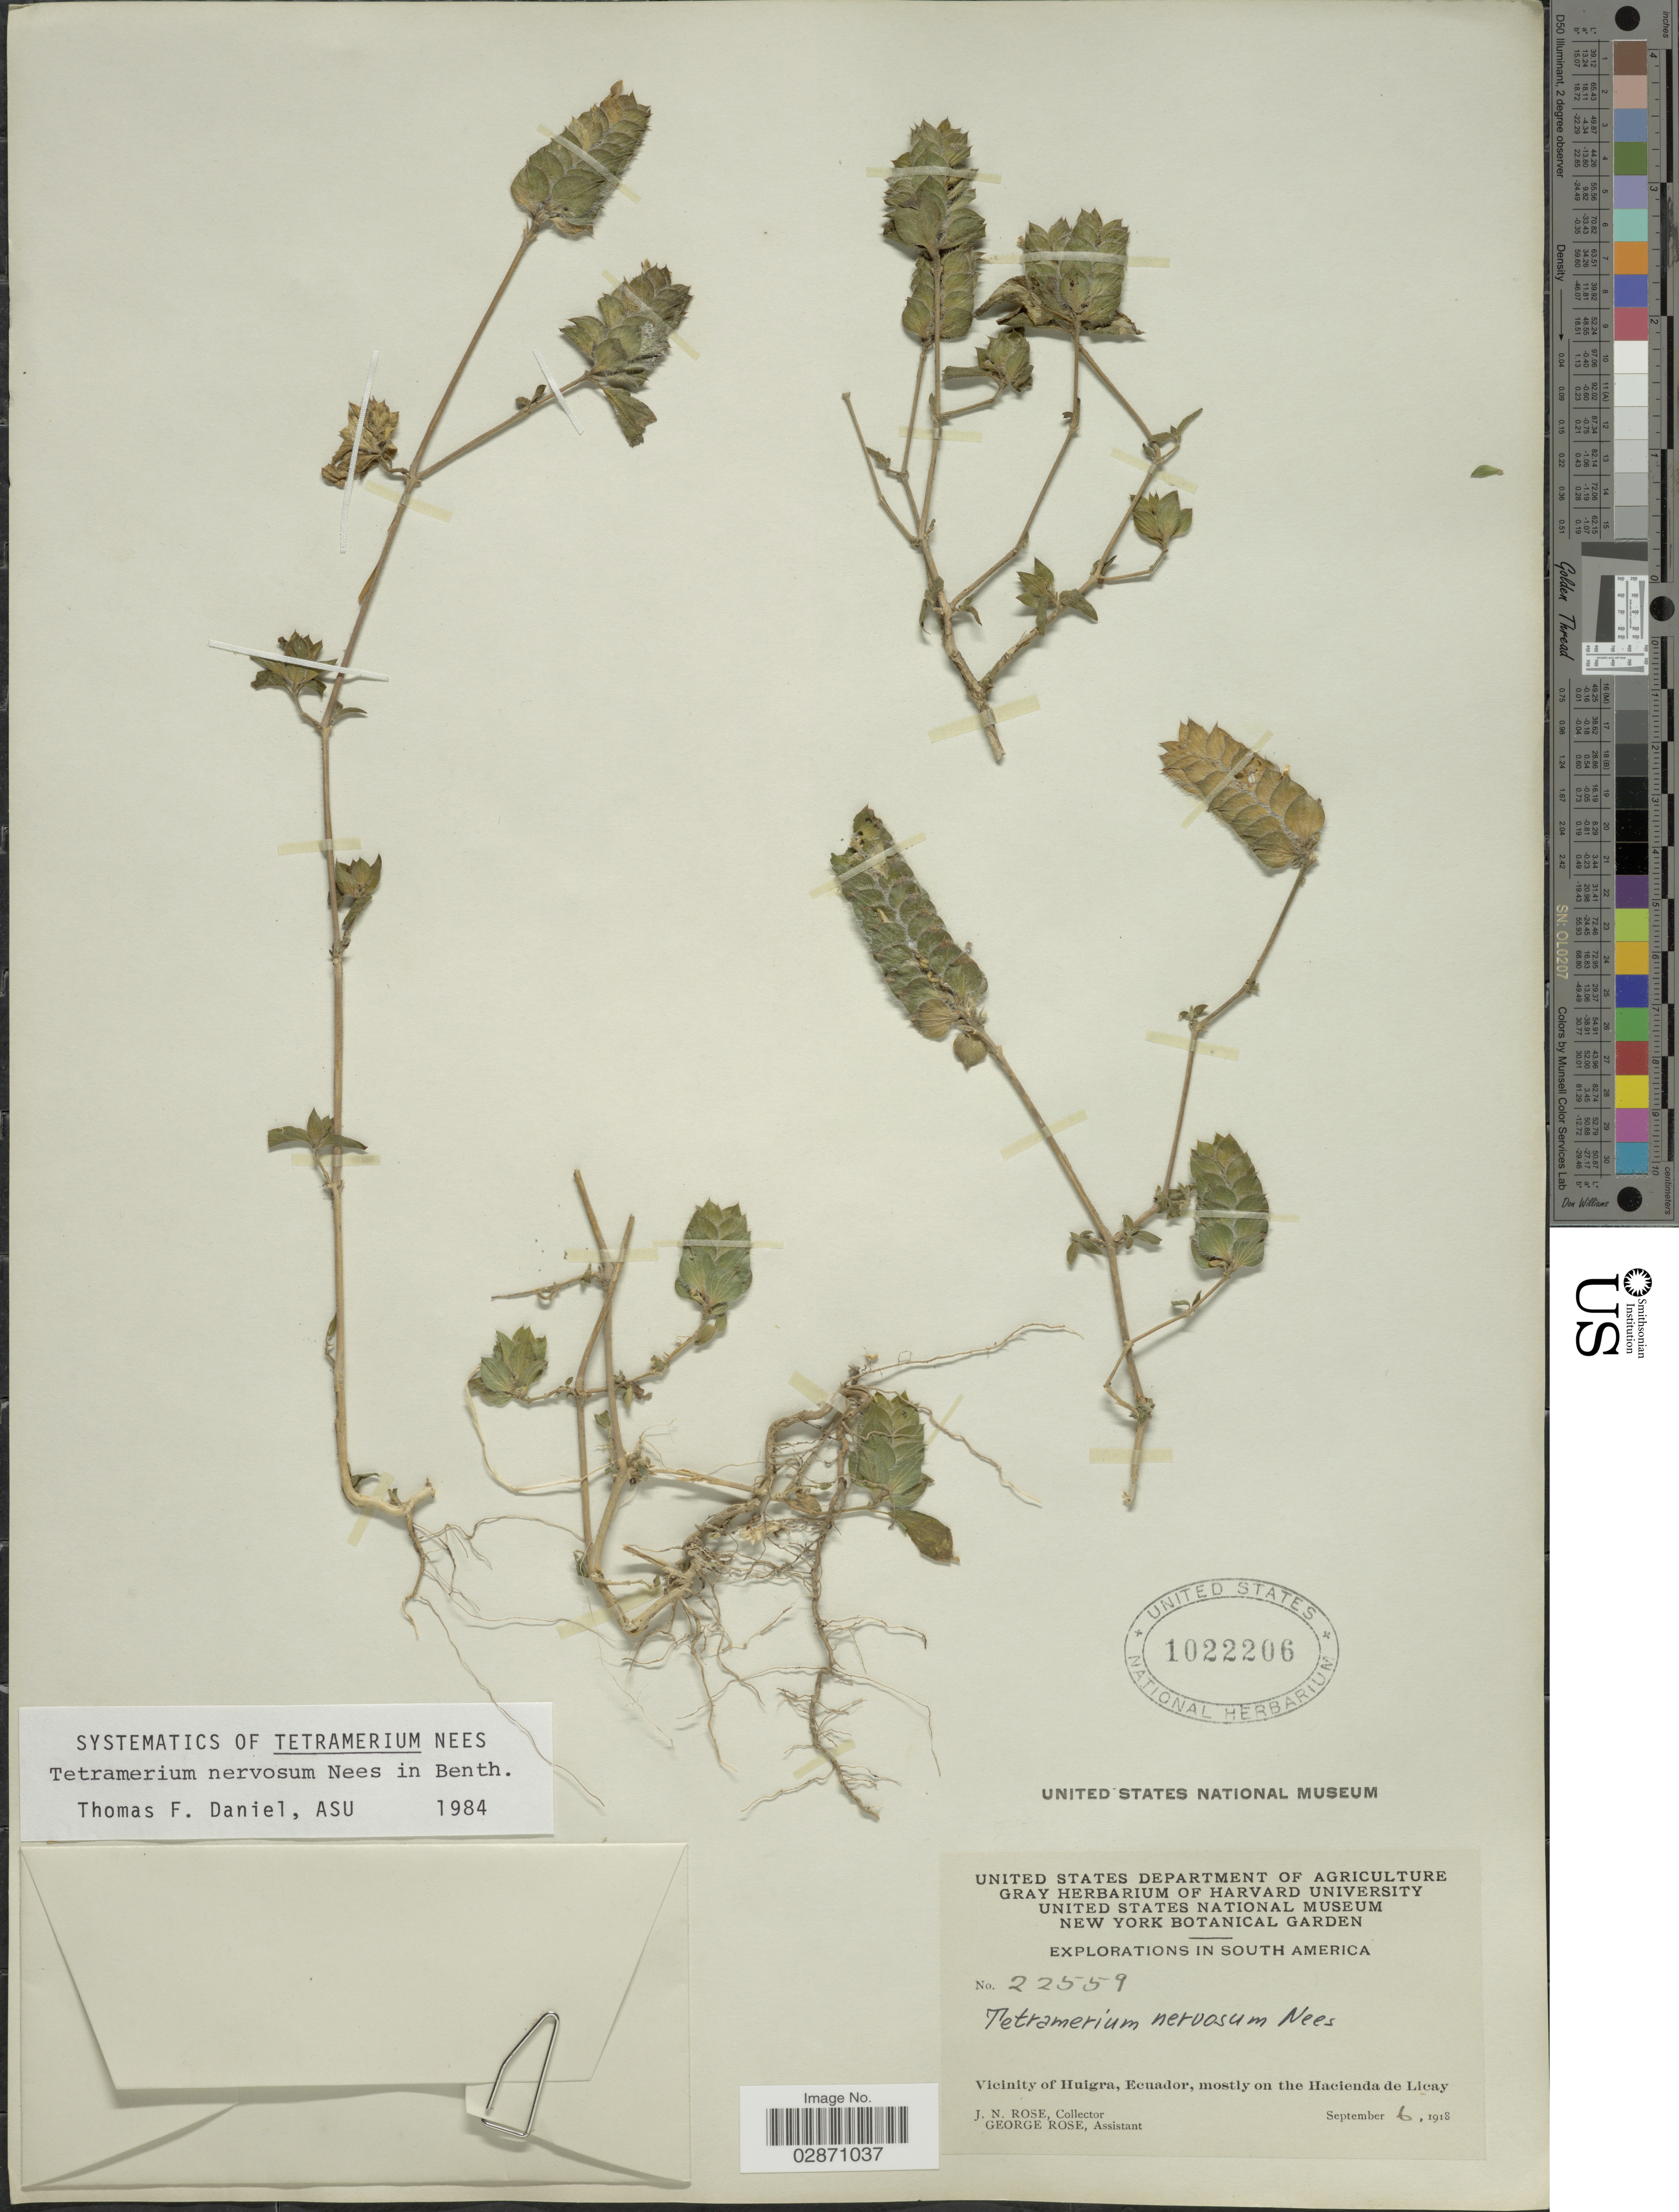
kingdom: Plantae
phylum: Tracheophyta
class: Magnoliopsida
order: Lamiales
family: Acanthaceae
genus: Tetramerium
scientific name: Tetramerium nervosum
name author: Nees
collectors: J. N. Rose & G. Rose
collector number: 22559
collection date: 1918-09-06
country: Ecuador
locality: Vicinity of Huigra, mostly on the Hacienda de Licay.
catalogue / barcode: US 1022206